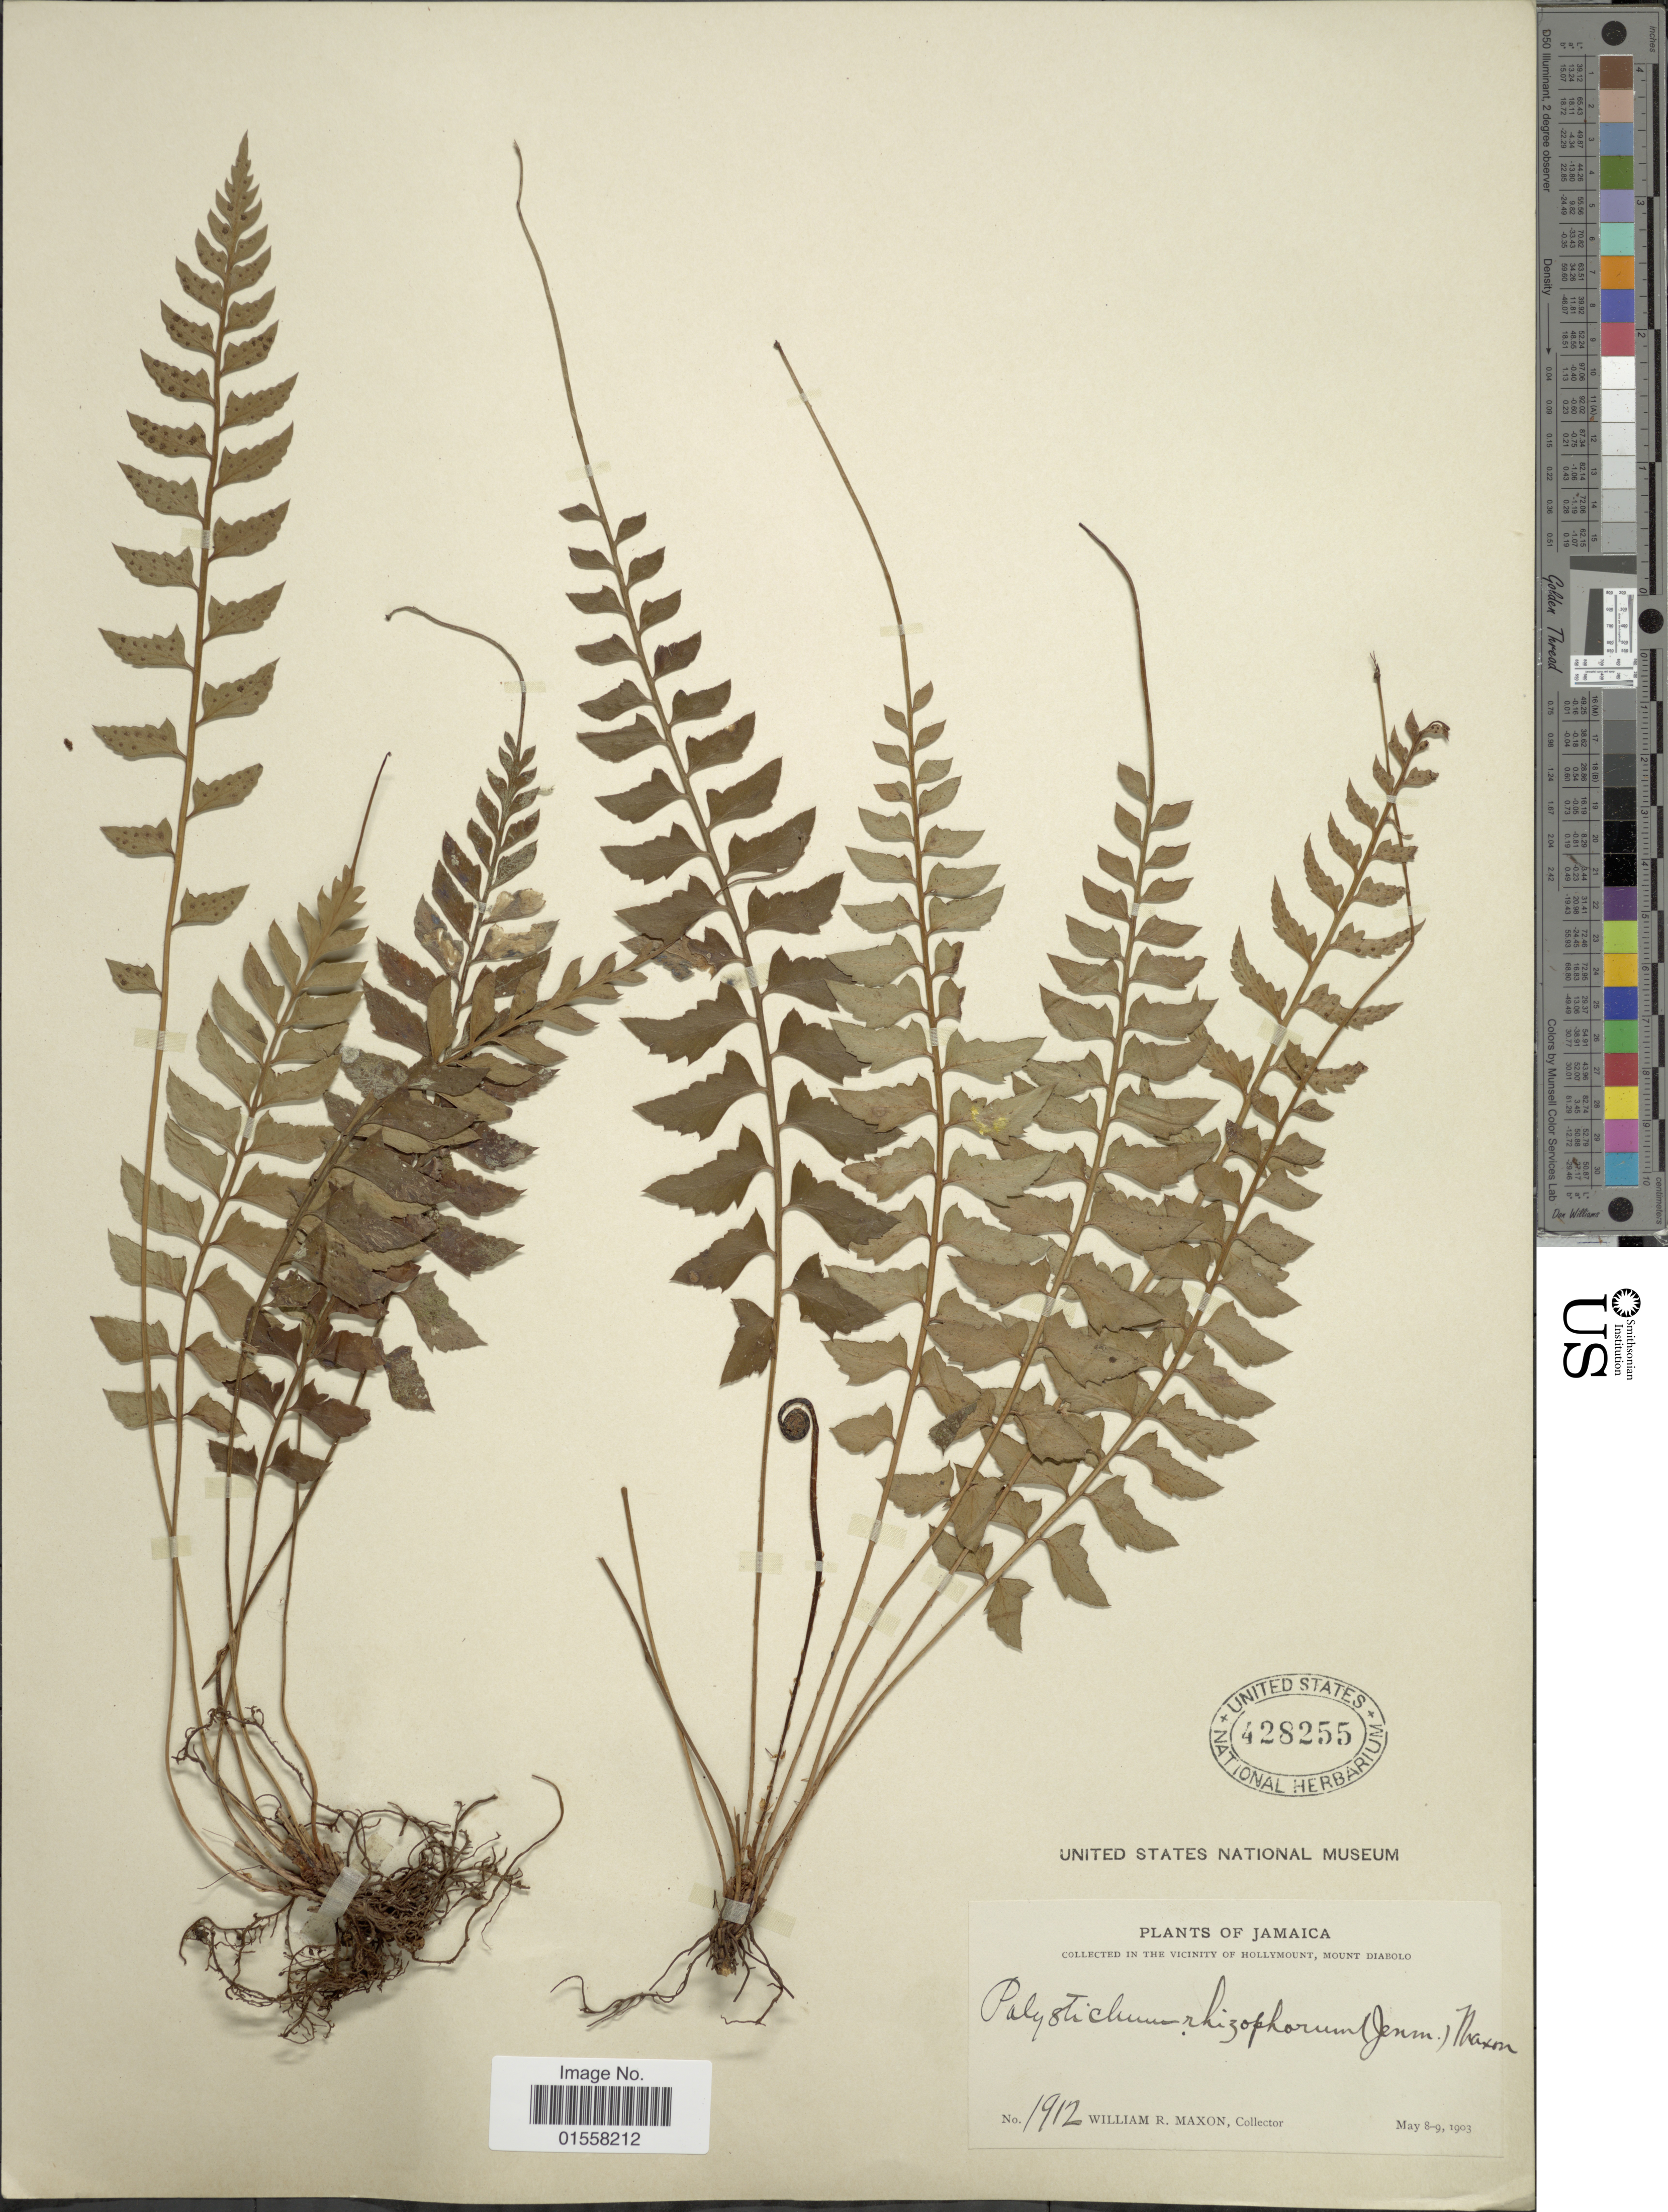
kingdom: Plantae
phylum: Tracheophyta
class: Polypodiopsida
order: Polypodiales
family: Dryopteridaceae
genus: Polystichum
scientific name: Polystichum rhizophorum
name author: (Jenman) Maxon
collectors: W. R. Maxon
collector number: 1912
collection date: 1903-05-08/1903-05-09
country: Jamaica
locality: Jamaica. In the vicinity of Hollymount, Mount Diablo.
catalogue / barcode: US 428255